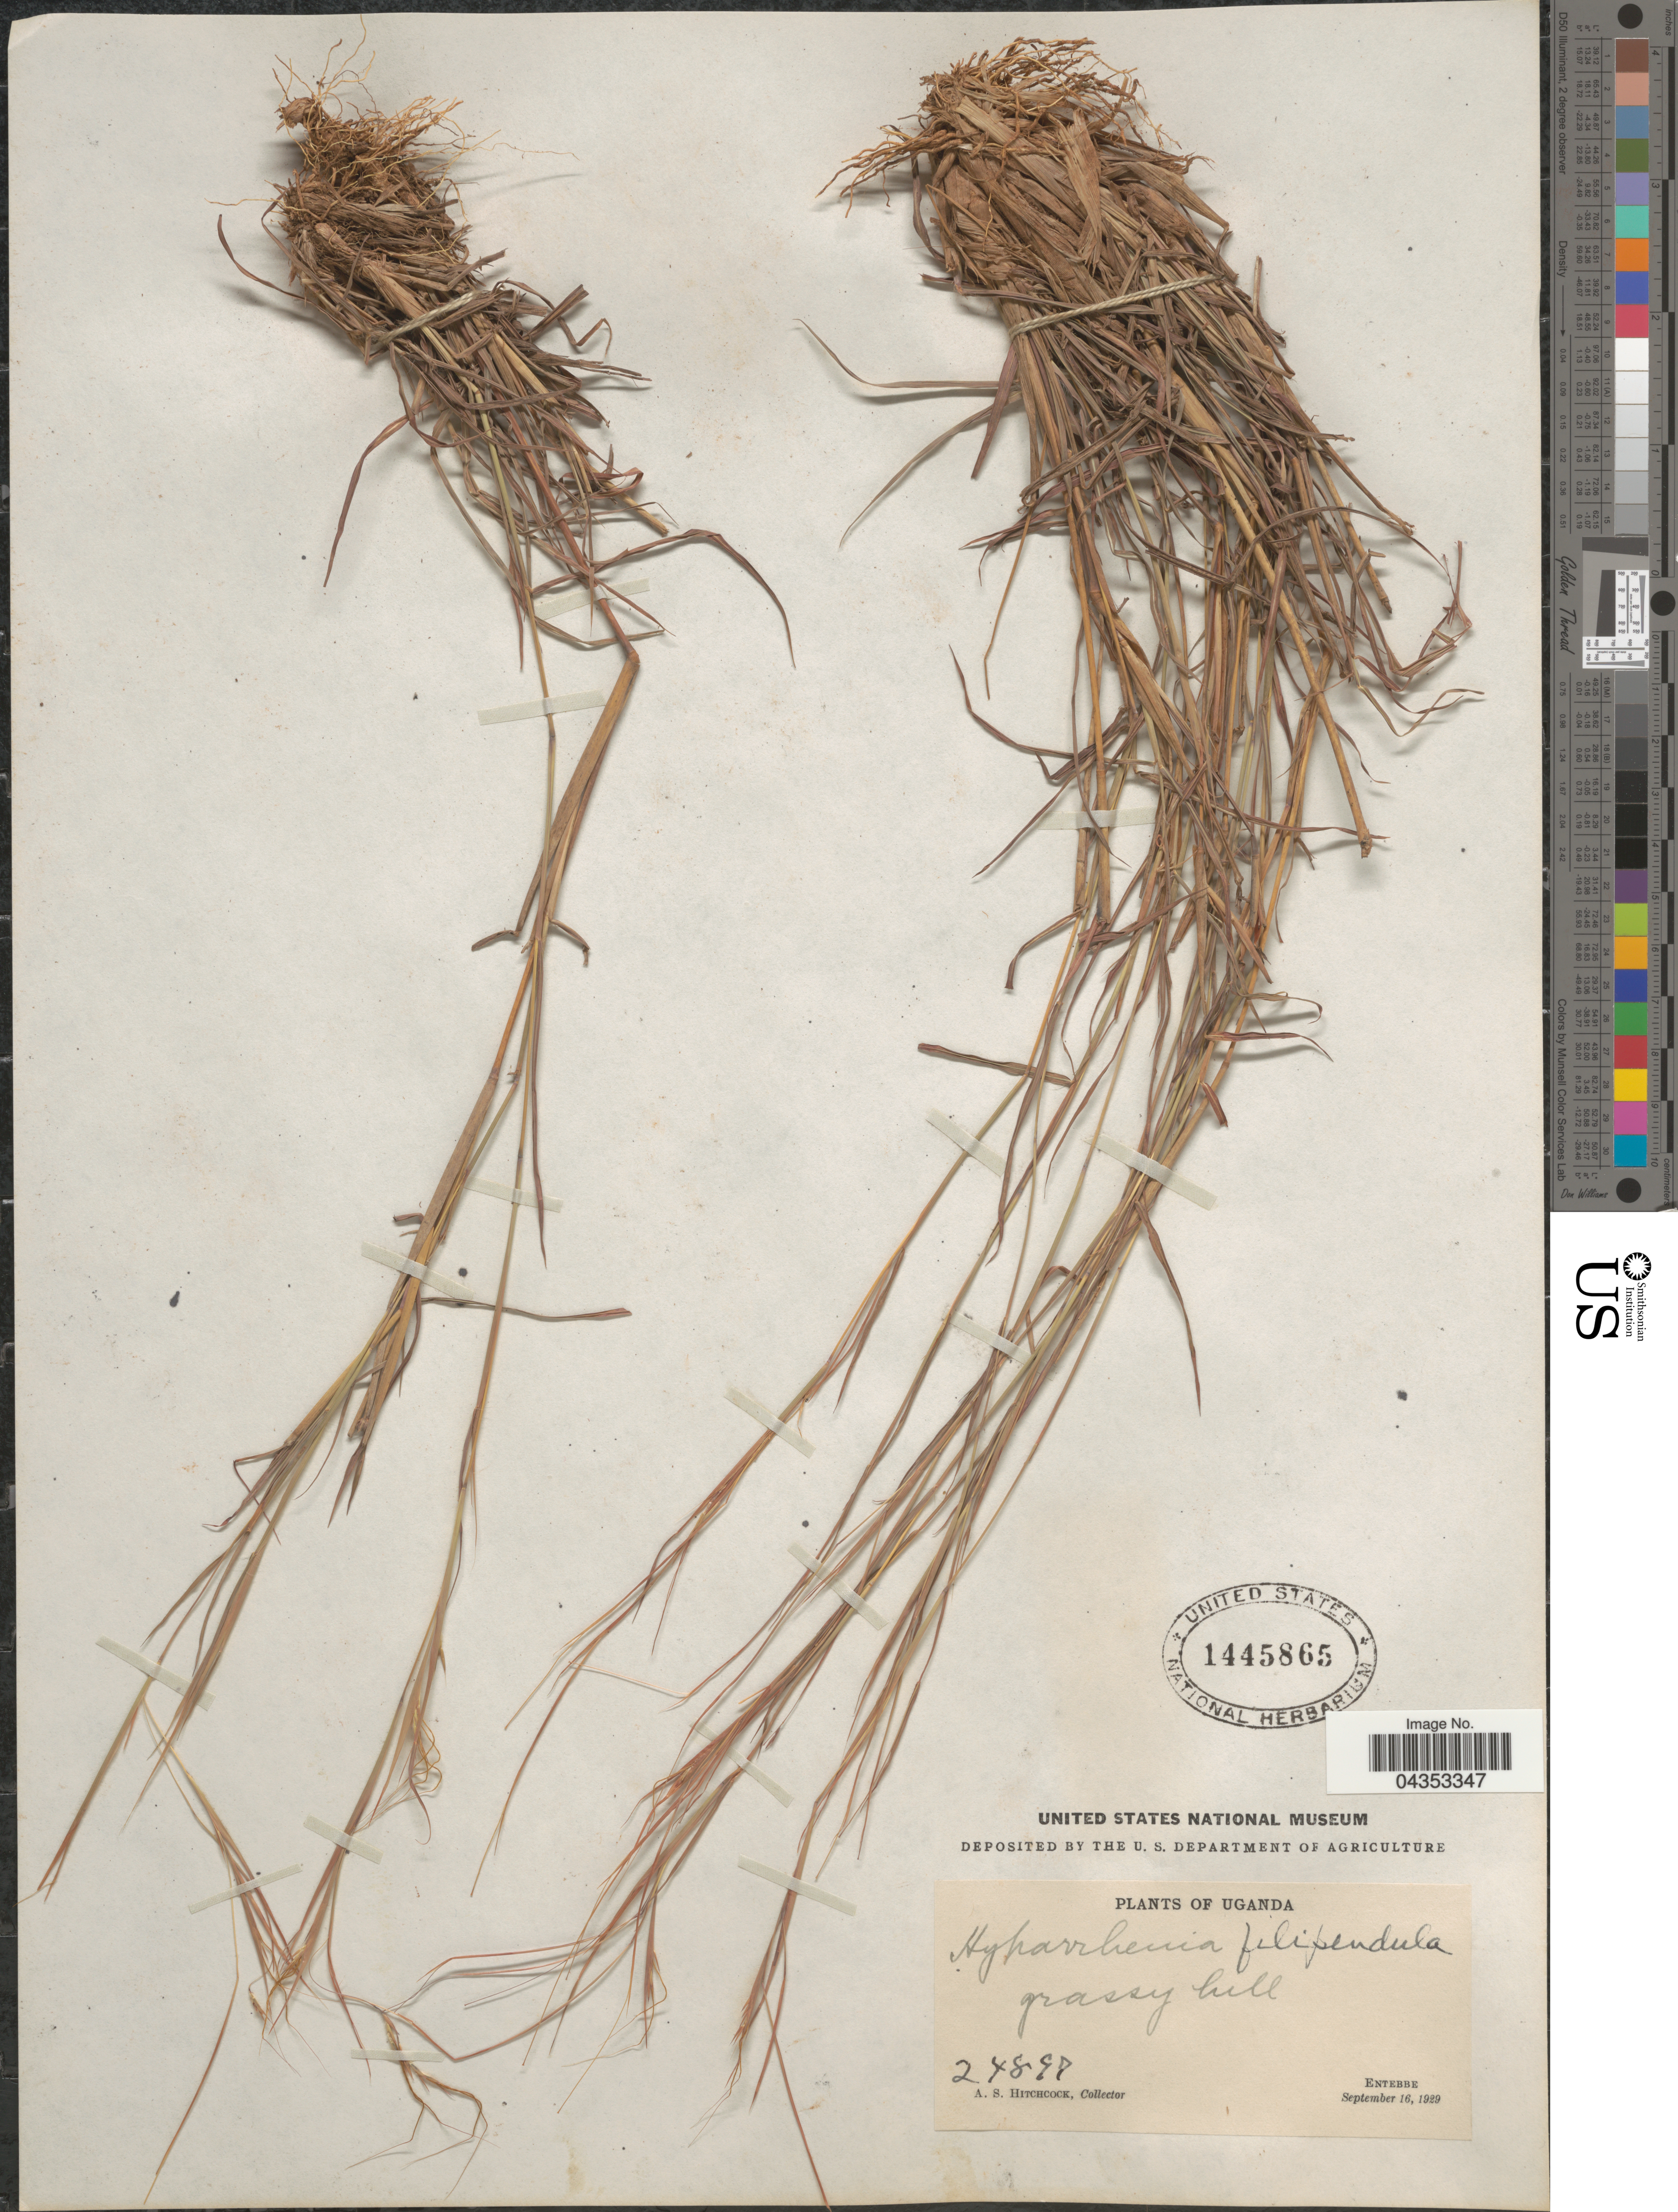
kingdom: Plantae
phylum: Tracheophyta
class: Liliopsida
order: Poales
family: Poaceae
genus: Hyparrhenia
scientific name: Hyparrhenia filipendula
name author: (Hochr.) Stapf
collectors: A. S. Hitchcock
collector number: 24897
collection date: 1929-09-16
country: Uganda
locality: Grassy hill. Entebbe.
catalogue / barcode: US 1445865